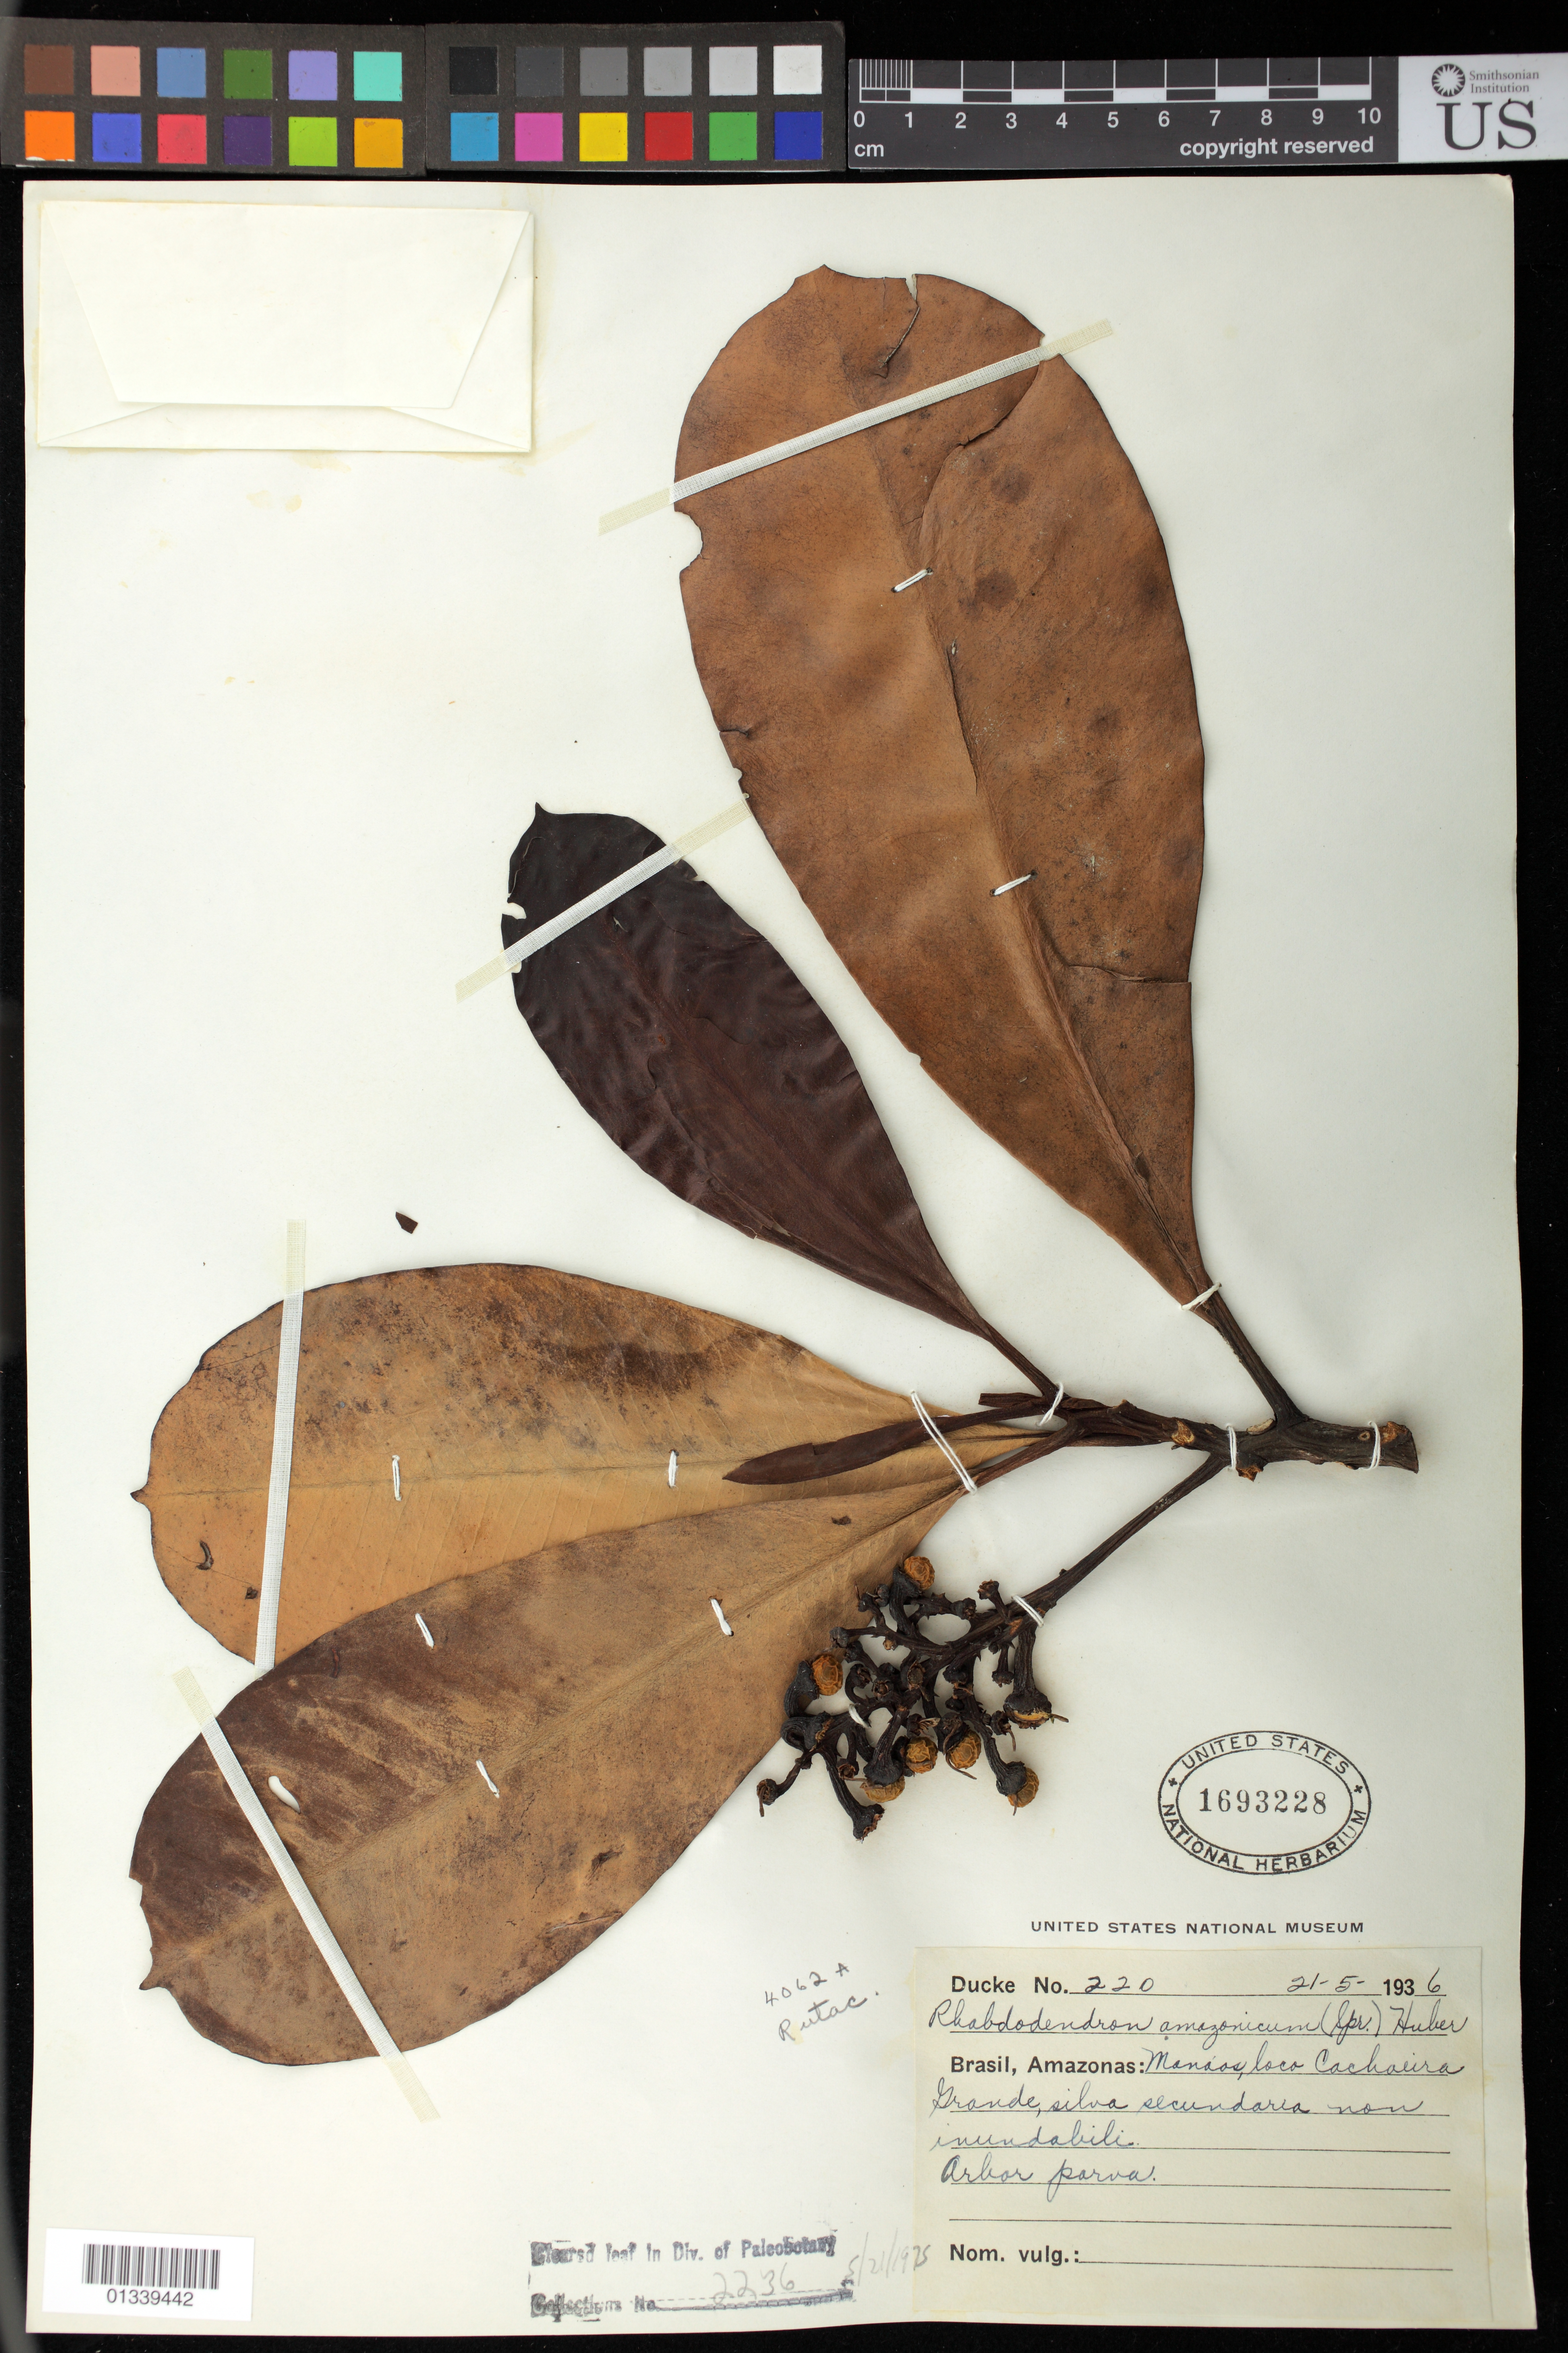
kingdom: Plantae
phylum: Tracheophyta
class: Magnoliopsida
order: Caryophyllales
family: Rhabdodendraceae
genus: Rhabdodendron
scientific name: Rhabdodendron amazonicum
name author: (Spruce ex Benth.) Huber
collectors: A. Ducke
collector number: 220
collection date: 1936-05-24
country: Brazil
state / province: Amazonas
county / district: Manaus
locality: Cachoeira Grande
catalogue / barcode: US 1693228